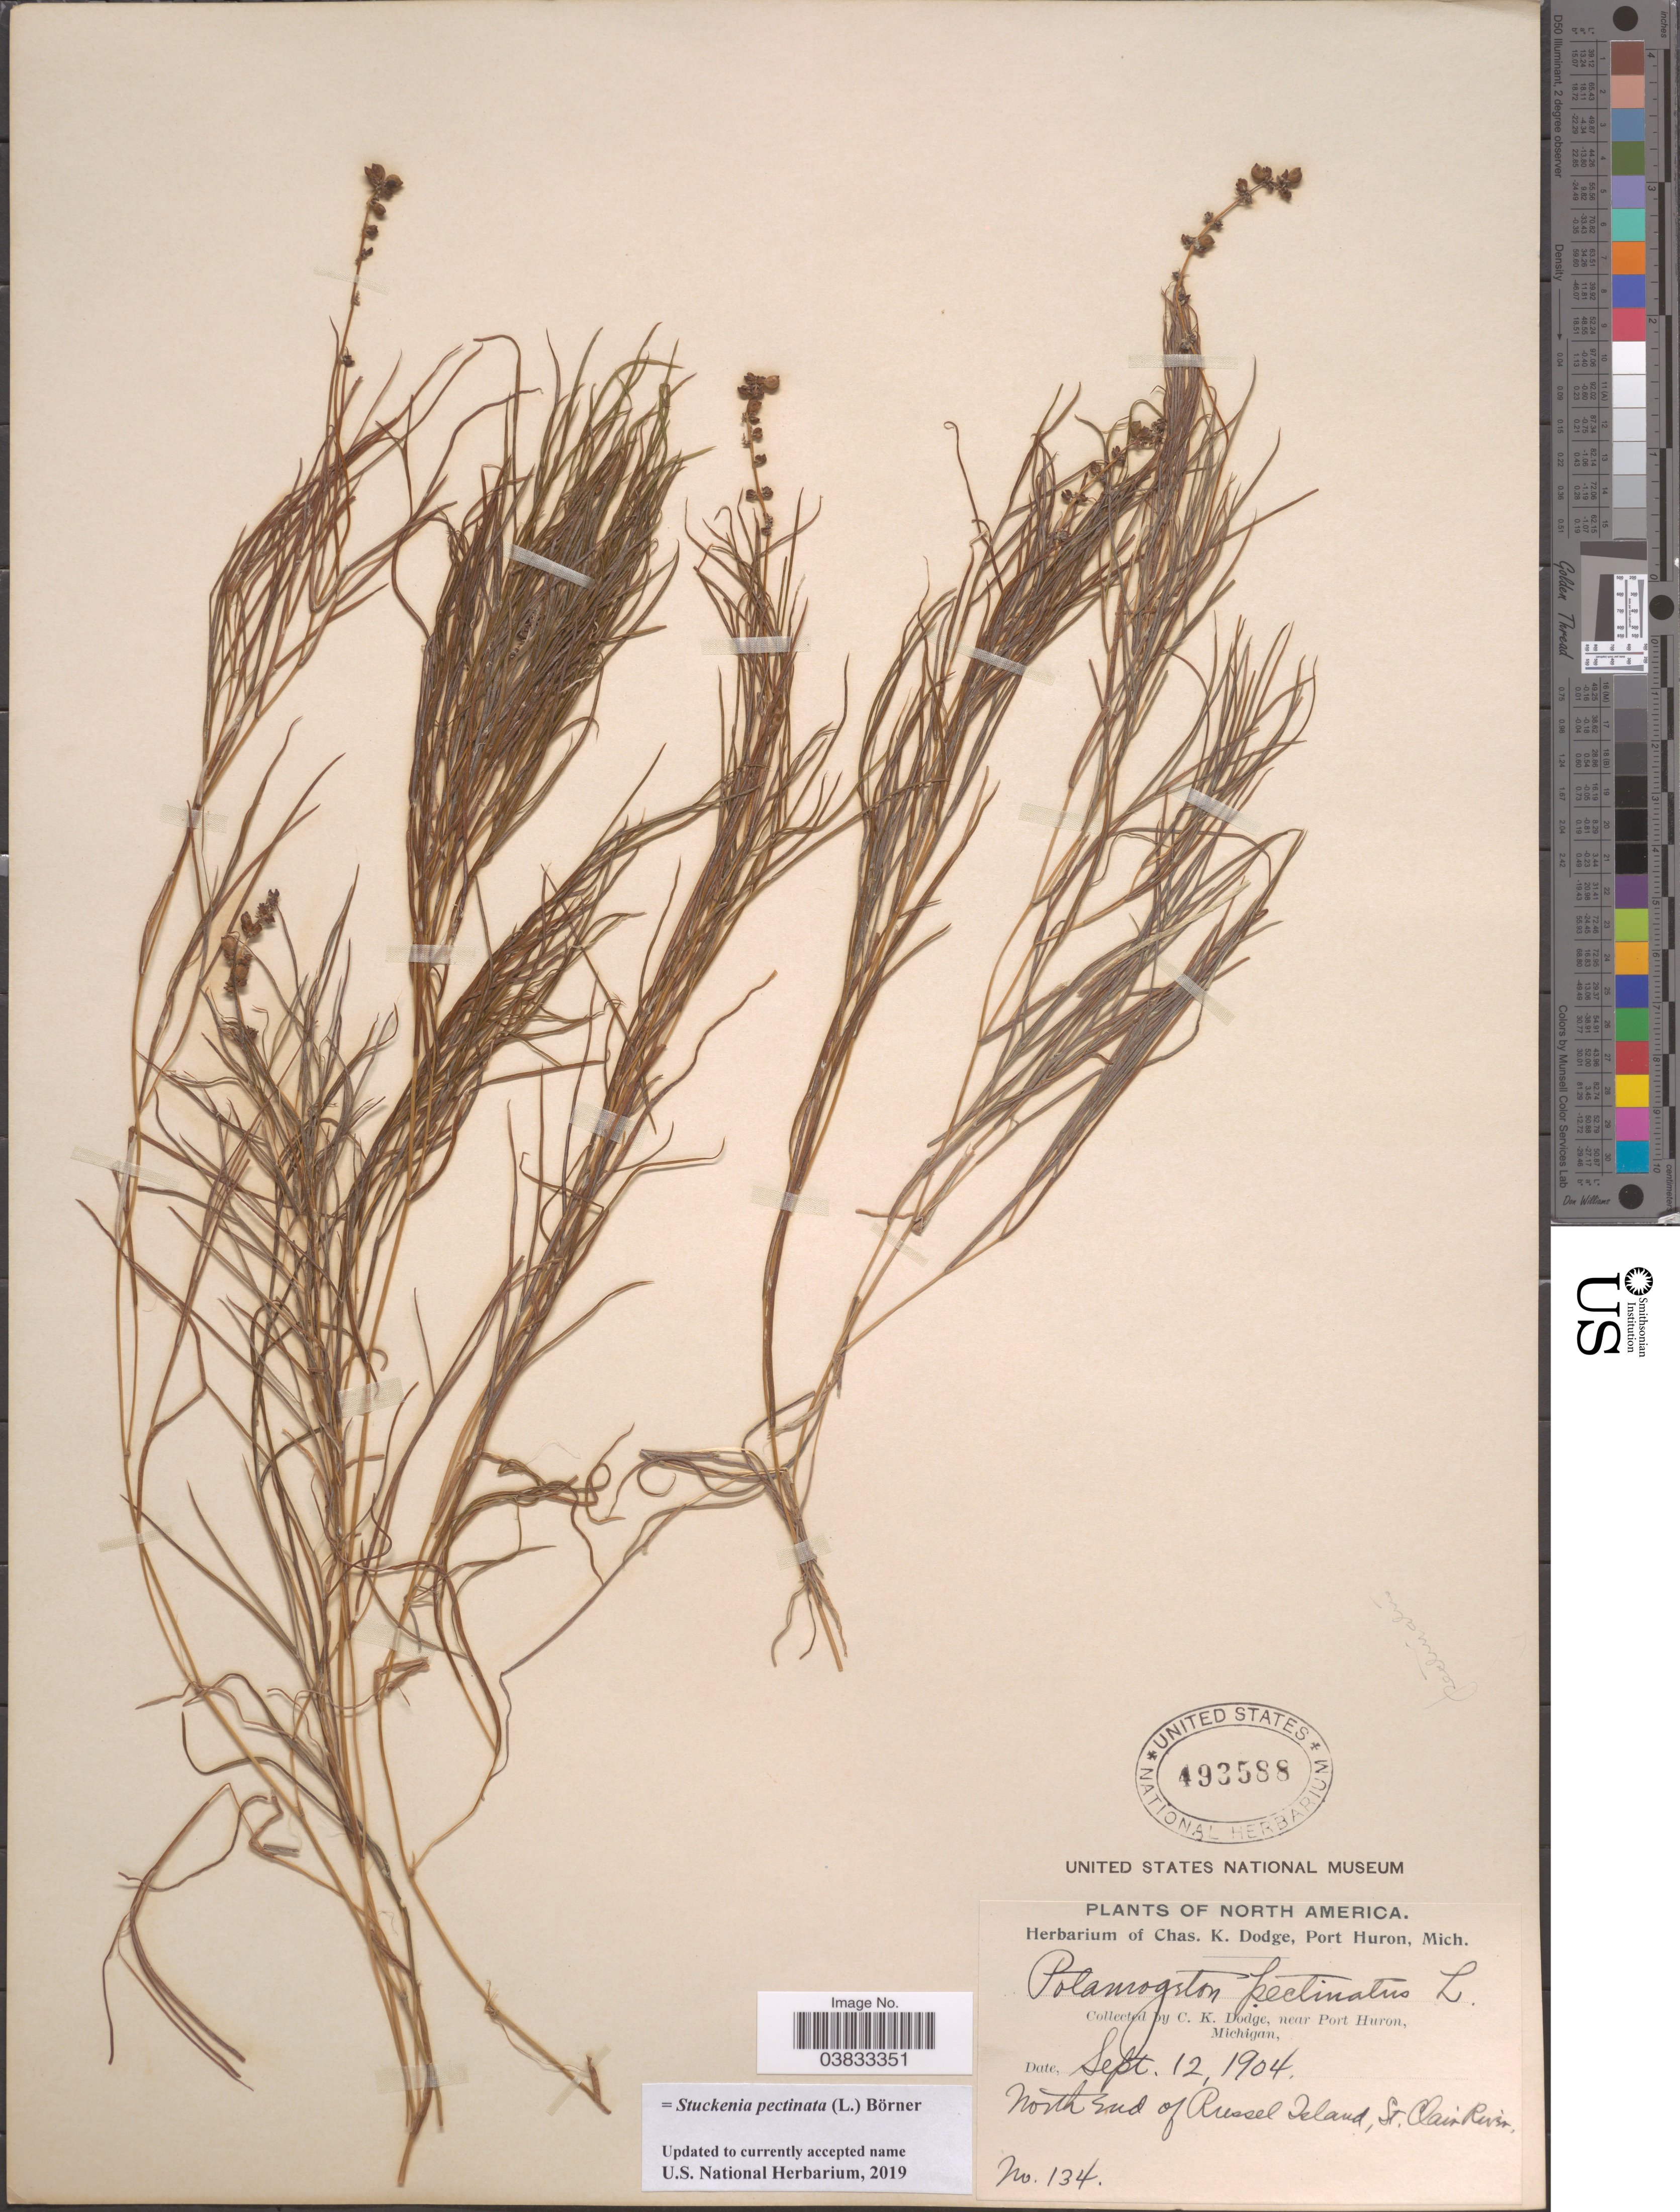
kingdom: Plantae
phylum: Tracheophyta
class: Liliopsida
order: Alismatales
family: Potamogetonaceae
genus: Stuckenia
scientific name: Stuckenia pectinata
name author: (L.) Börner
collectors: C. Dodge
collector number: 134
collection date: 1904-09-12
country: United States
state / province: Michigan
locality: Near Port Huron. North Sud of Russel Island, St. Clair River.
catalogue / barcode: US 493588